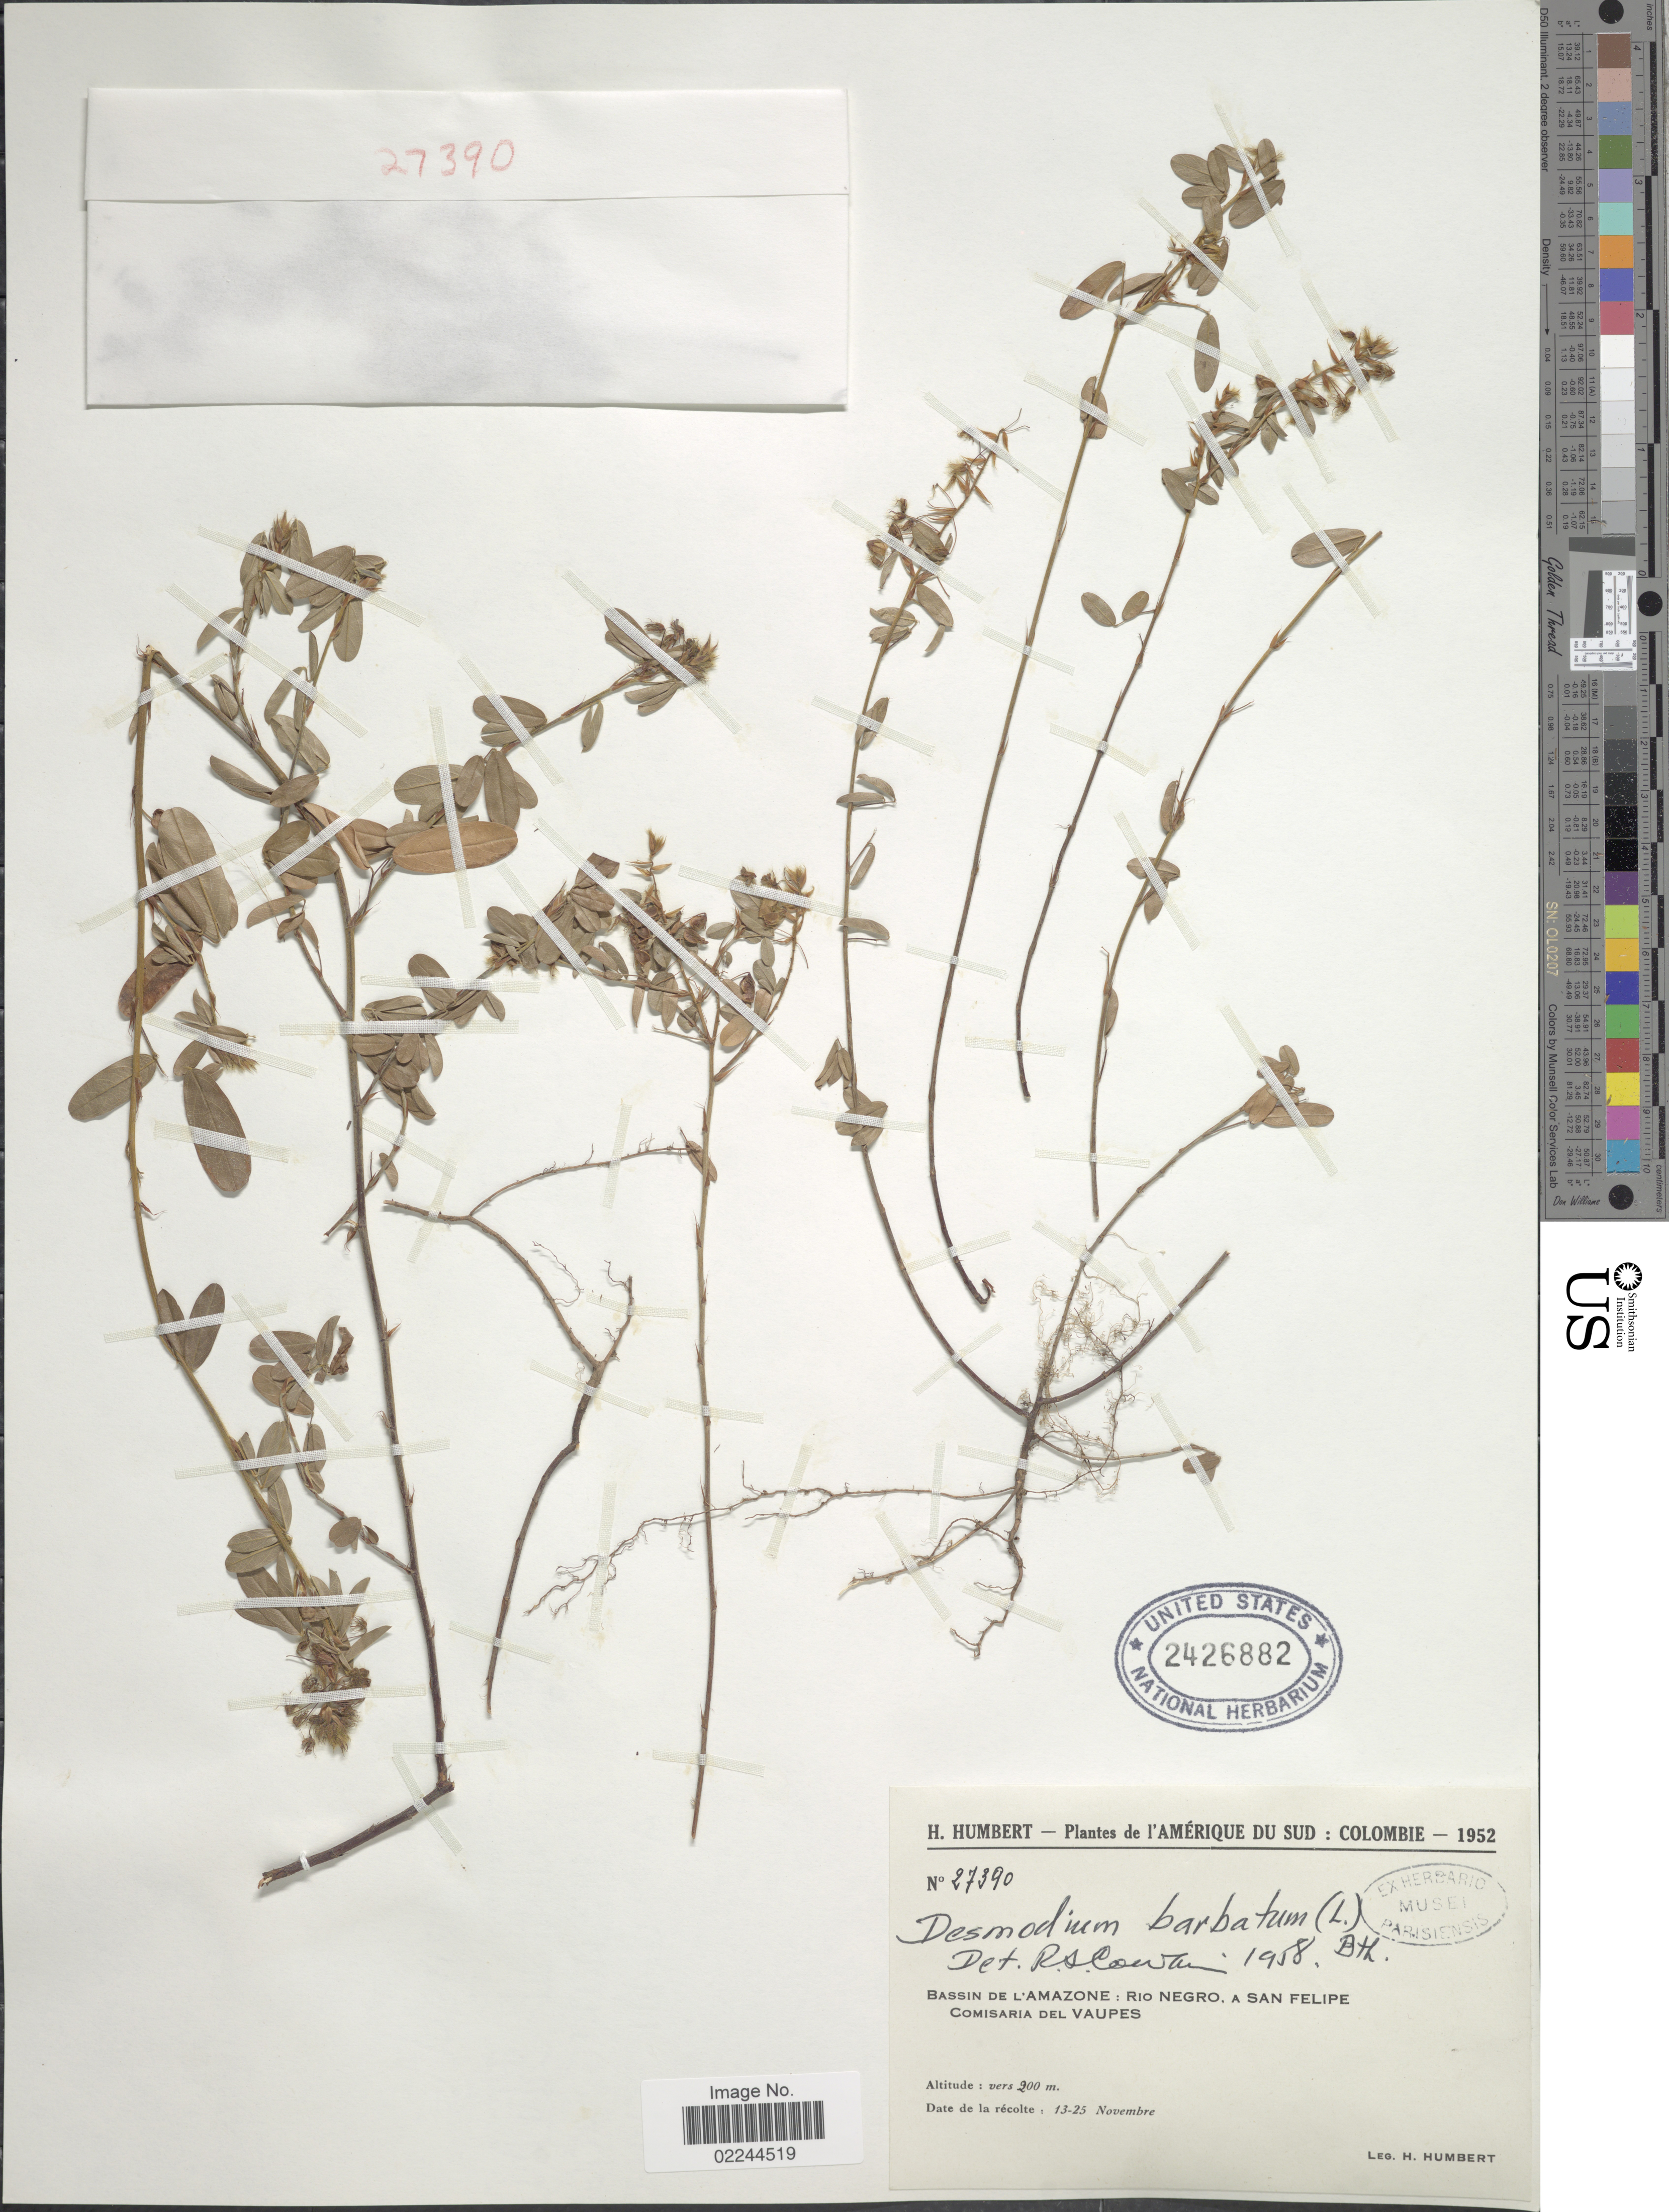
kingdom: Plantae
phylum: Tracheophyta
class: Magnoliopsida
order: Fabales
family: Fabaceae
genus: Grona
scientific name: Grona barbata var. barbata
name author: (L.) H. Ohashi & K. Ohashi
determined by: Strong, Mark T., (BOT), Smithsonian Institution - National Museum of Natural History (UNITED STATES)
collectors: H. Humbert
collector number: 27390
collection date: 1952-11-13/1952-11-25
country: Colombia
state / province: Vaupés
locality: Basin de l'Amazone: Rio Negro, a San Felipe Comisaria del Vaupes.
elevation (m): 200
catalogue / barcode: US 2426882